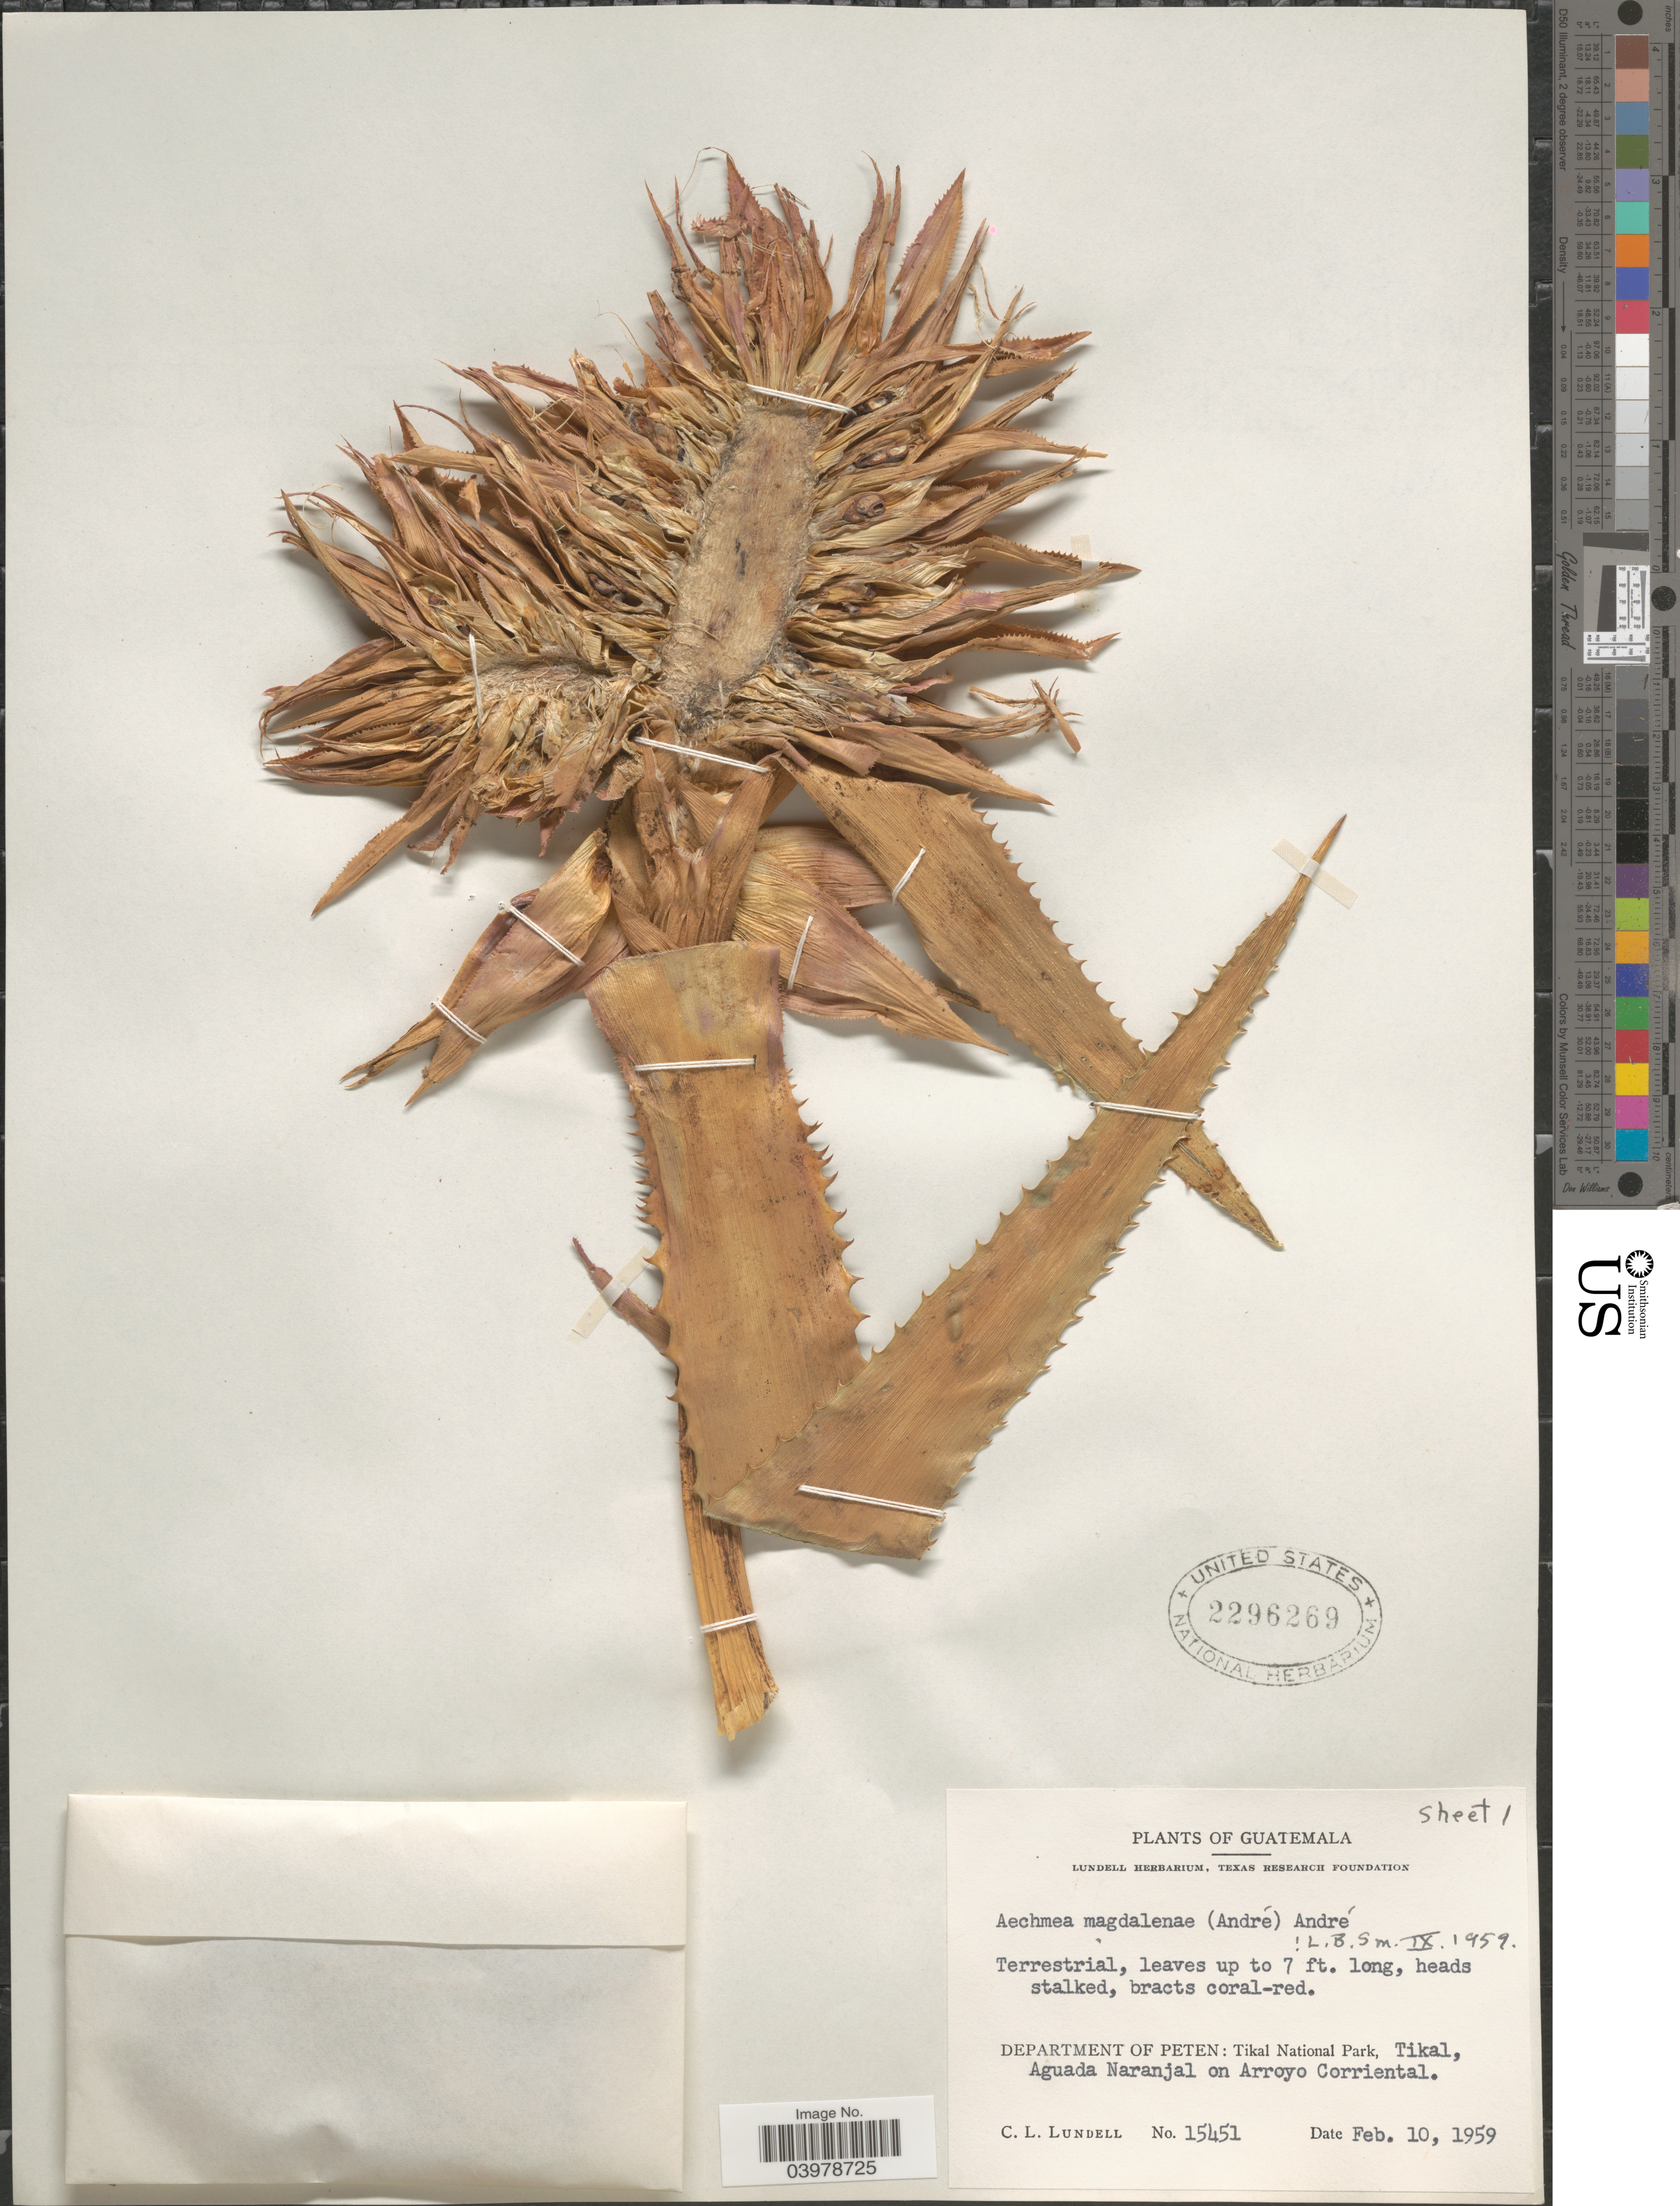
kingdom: Plantae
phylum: Tracheophyta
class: Liliopsida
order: Poales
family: Bromeliaceae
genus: Aechmea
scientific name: Aechmea magdalenae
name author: (André) André ex Baker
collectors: C. L. Lundell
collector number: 15451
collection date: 1959-02-10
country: Guatemala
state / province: El Peten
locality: Department of Peten: Tikal National Park, Tikal, Aguada Naranjal on Arroyo Corriental.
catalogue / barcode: US 2296269